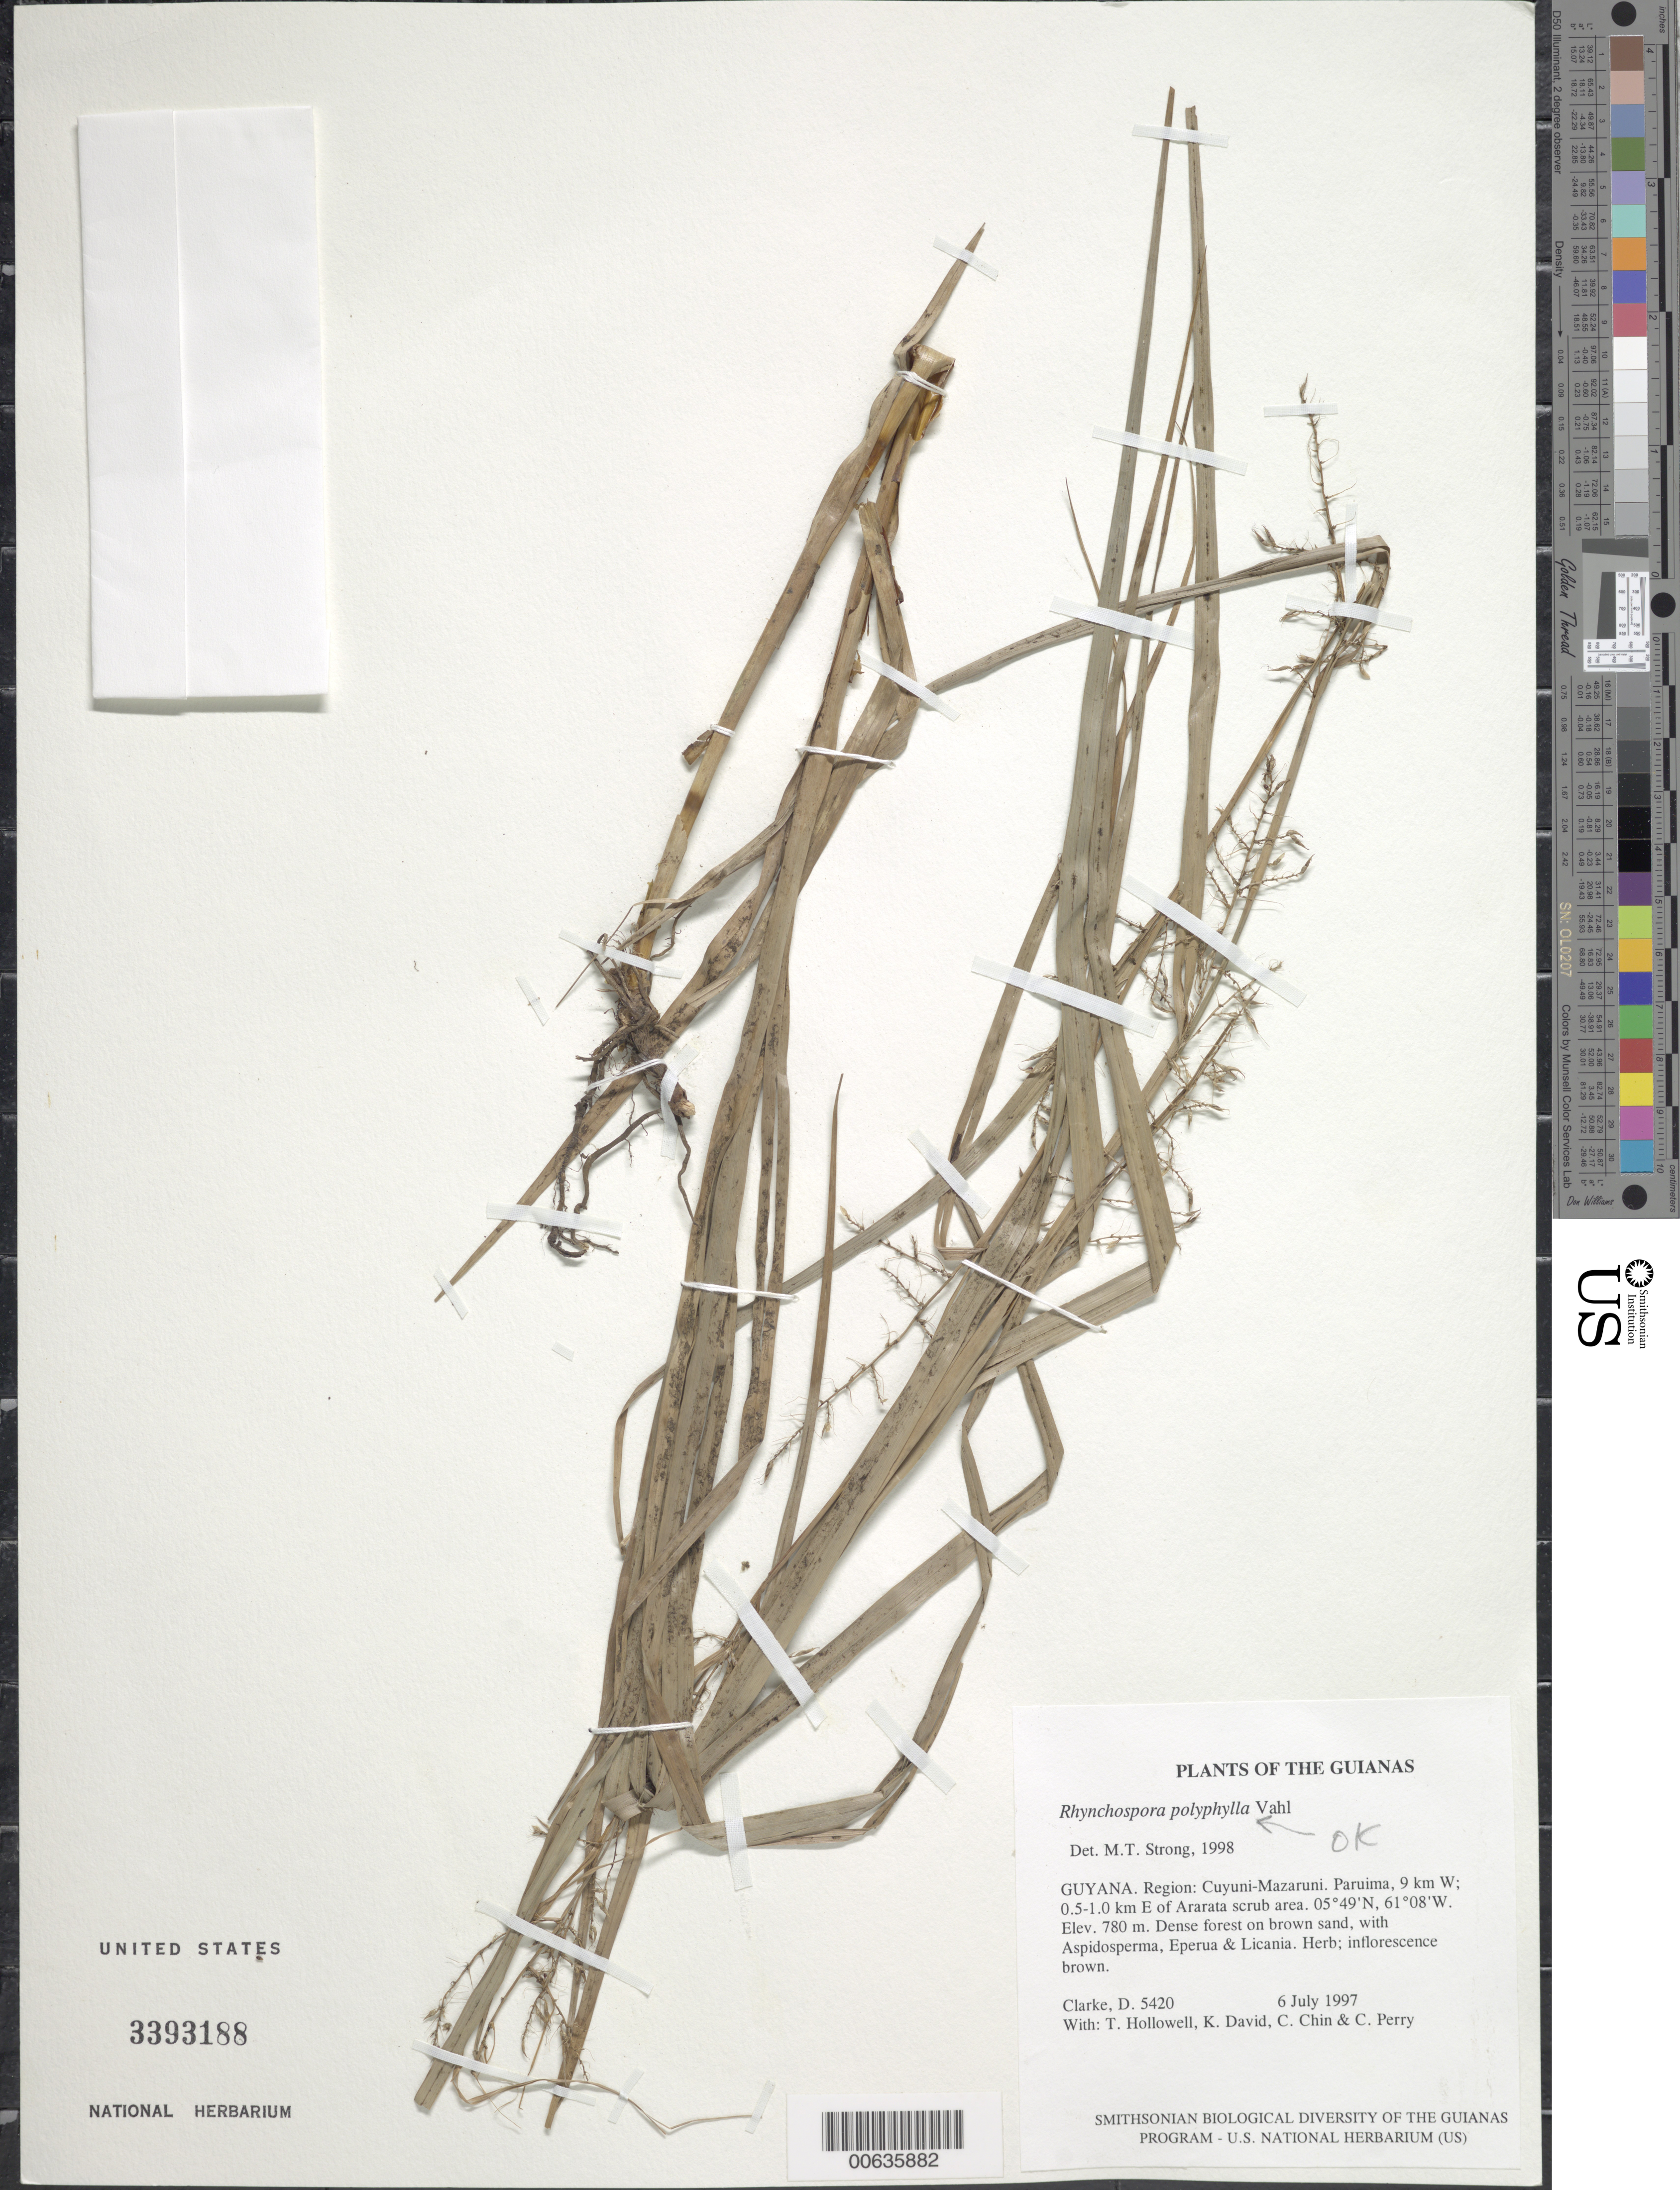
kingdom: Plantae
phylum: Tracheophyta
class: Liliopsida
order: Poales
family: Cyperaceae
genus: Rhynchospora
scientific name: Rhynchospora polyphylla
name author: (Vahl) Vahl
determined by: Strong, M. T., (US), Smithsonian Institution - National Museum of Natural History (UNITED STATES)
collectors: H. D. Clarke, T. Hollowell, K. David, C. Chin & C. Perry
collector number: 5420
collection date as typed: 6 July 1997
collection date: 1997-07-06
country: Guyana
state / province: Cuyuni-Mazaruni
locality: Paruima, 9 km W; 0.5-1.0 km E of Ararata scrub area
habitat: Dense forest on brown sand, with Aspidosperma, Eperua & Licania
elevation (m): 780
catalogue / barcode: US 3393188